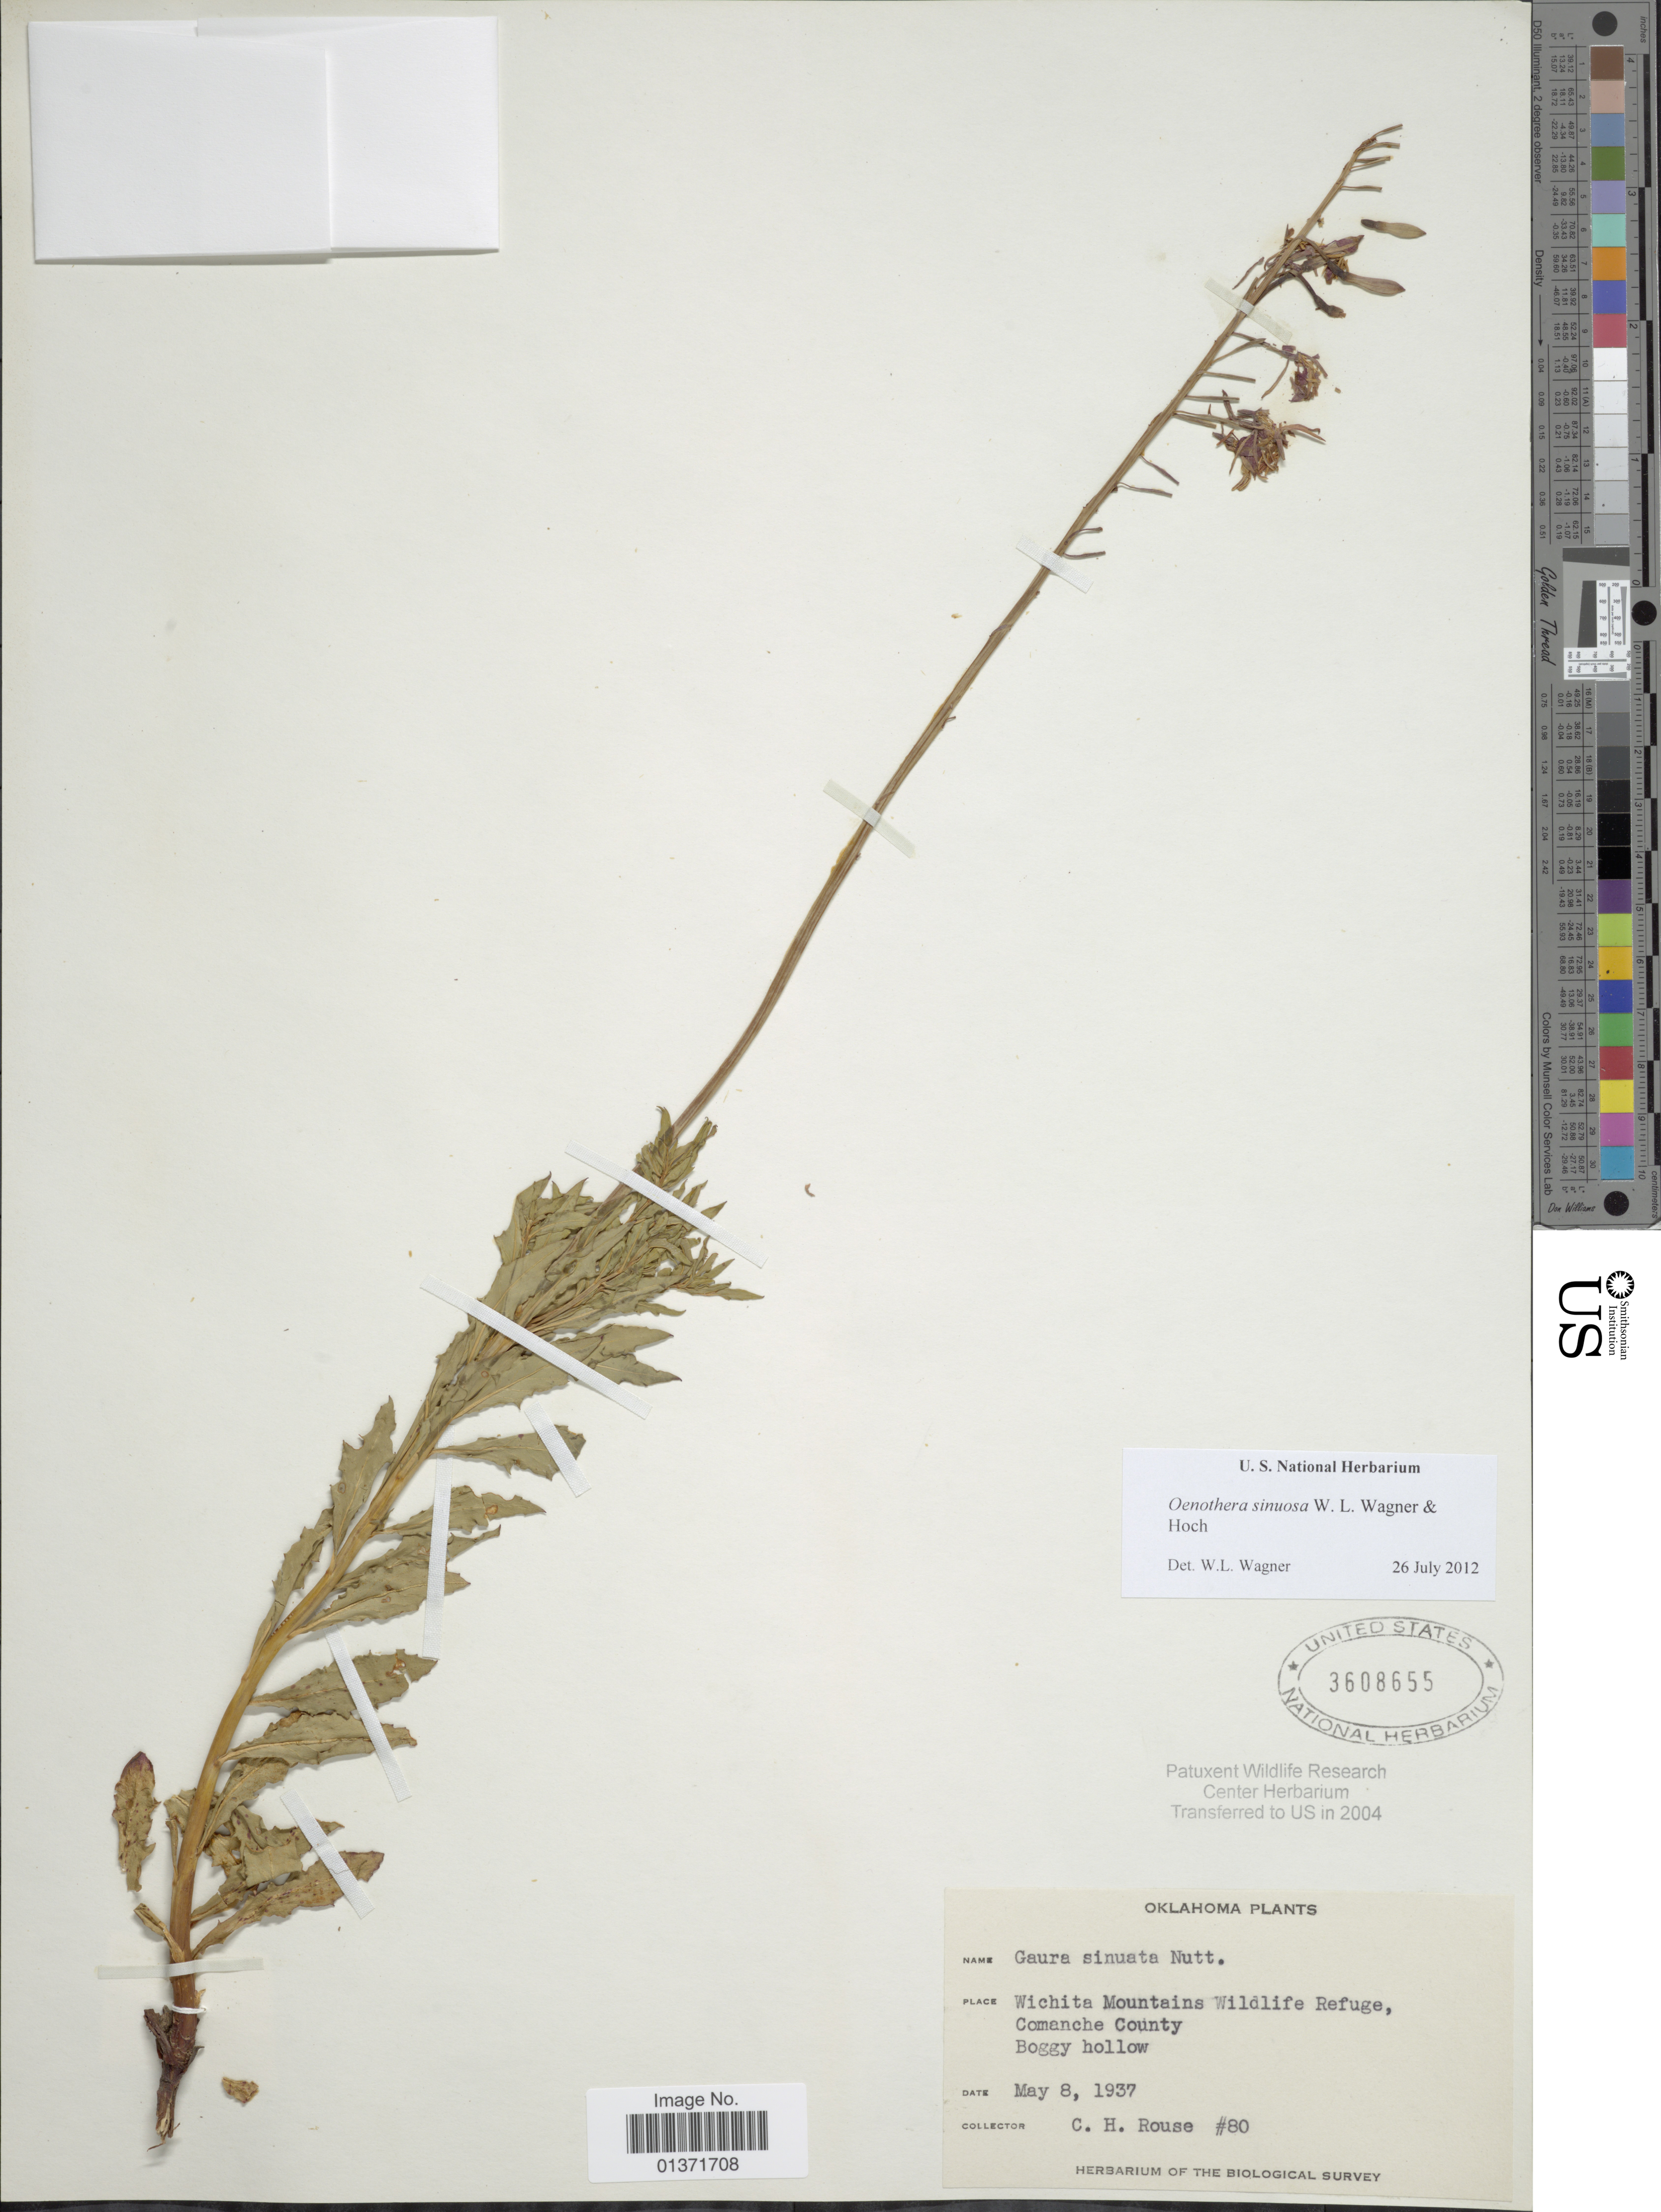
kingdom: Plantae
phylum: Tracheophyta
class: Magnoliopsida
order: Myrtales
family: Onagraceae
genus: Oenothera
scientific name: Oenothera sinuosa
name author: Nutt. ex Ser.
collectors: C. Rouse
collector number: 80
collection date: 1937-05-08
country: United States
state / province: Oklahoma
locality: Wichita Mountains Wildlife Refuge, Comanche County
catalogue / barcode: US 3608655